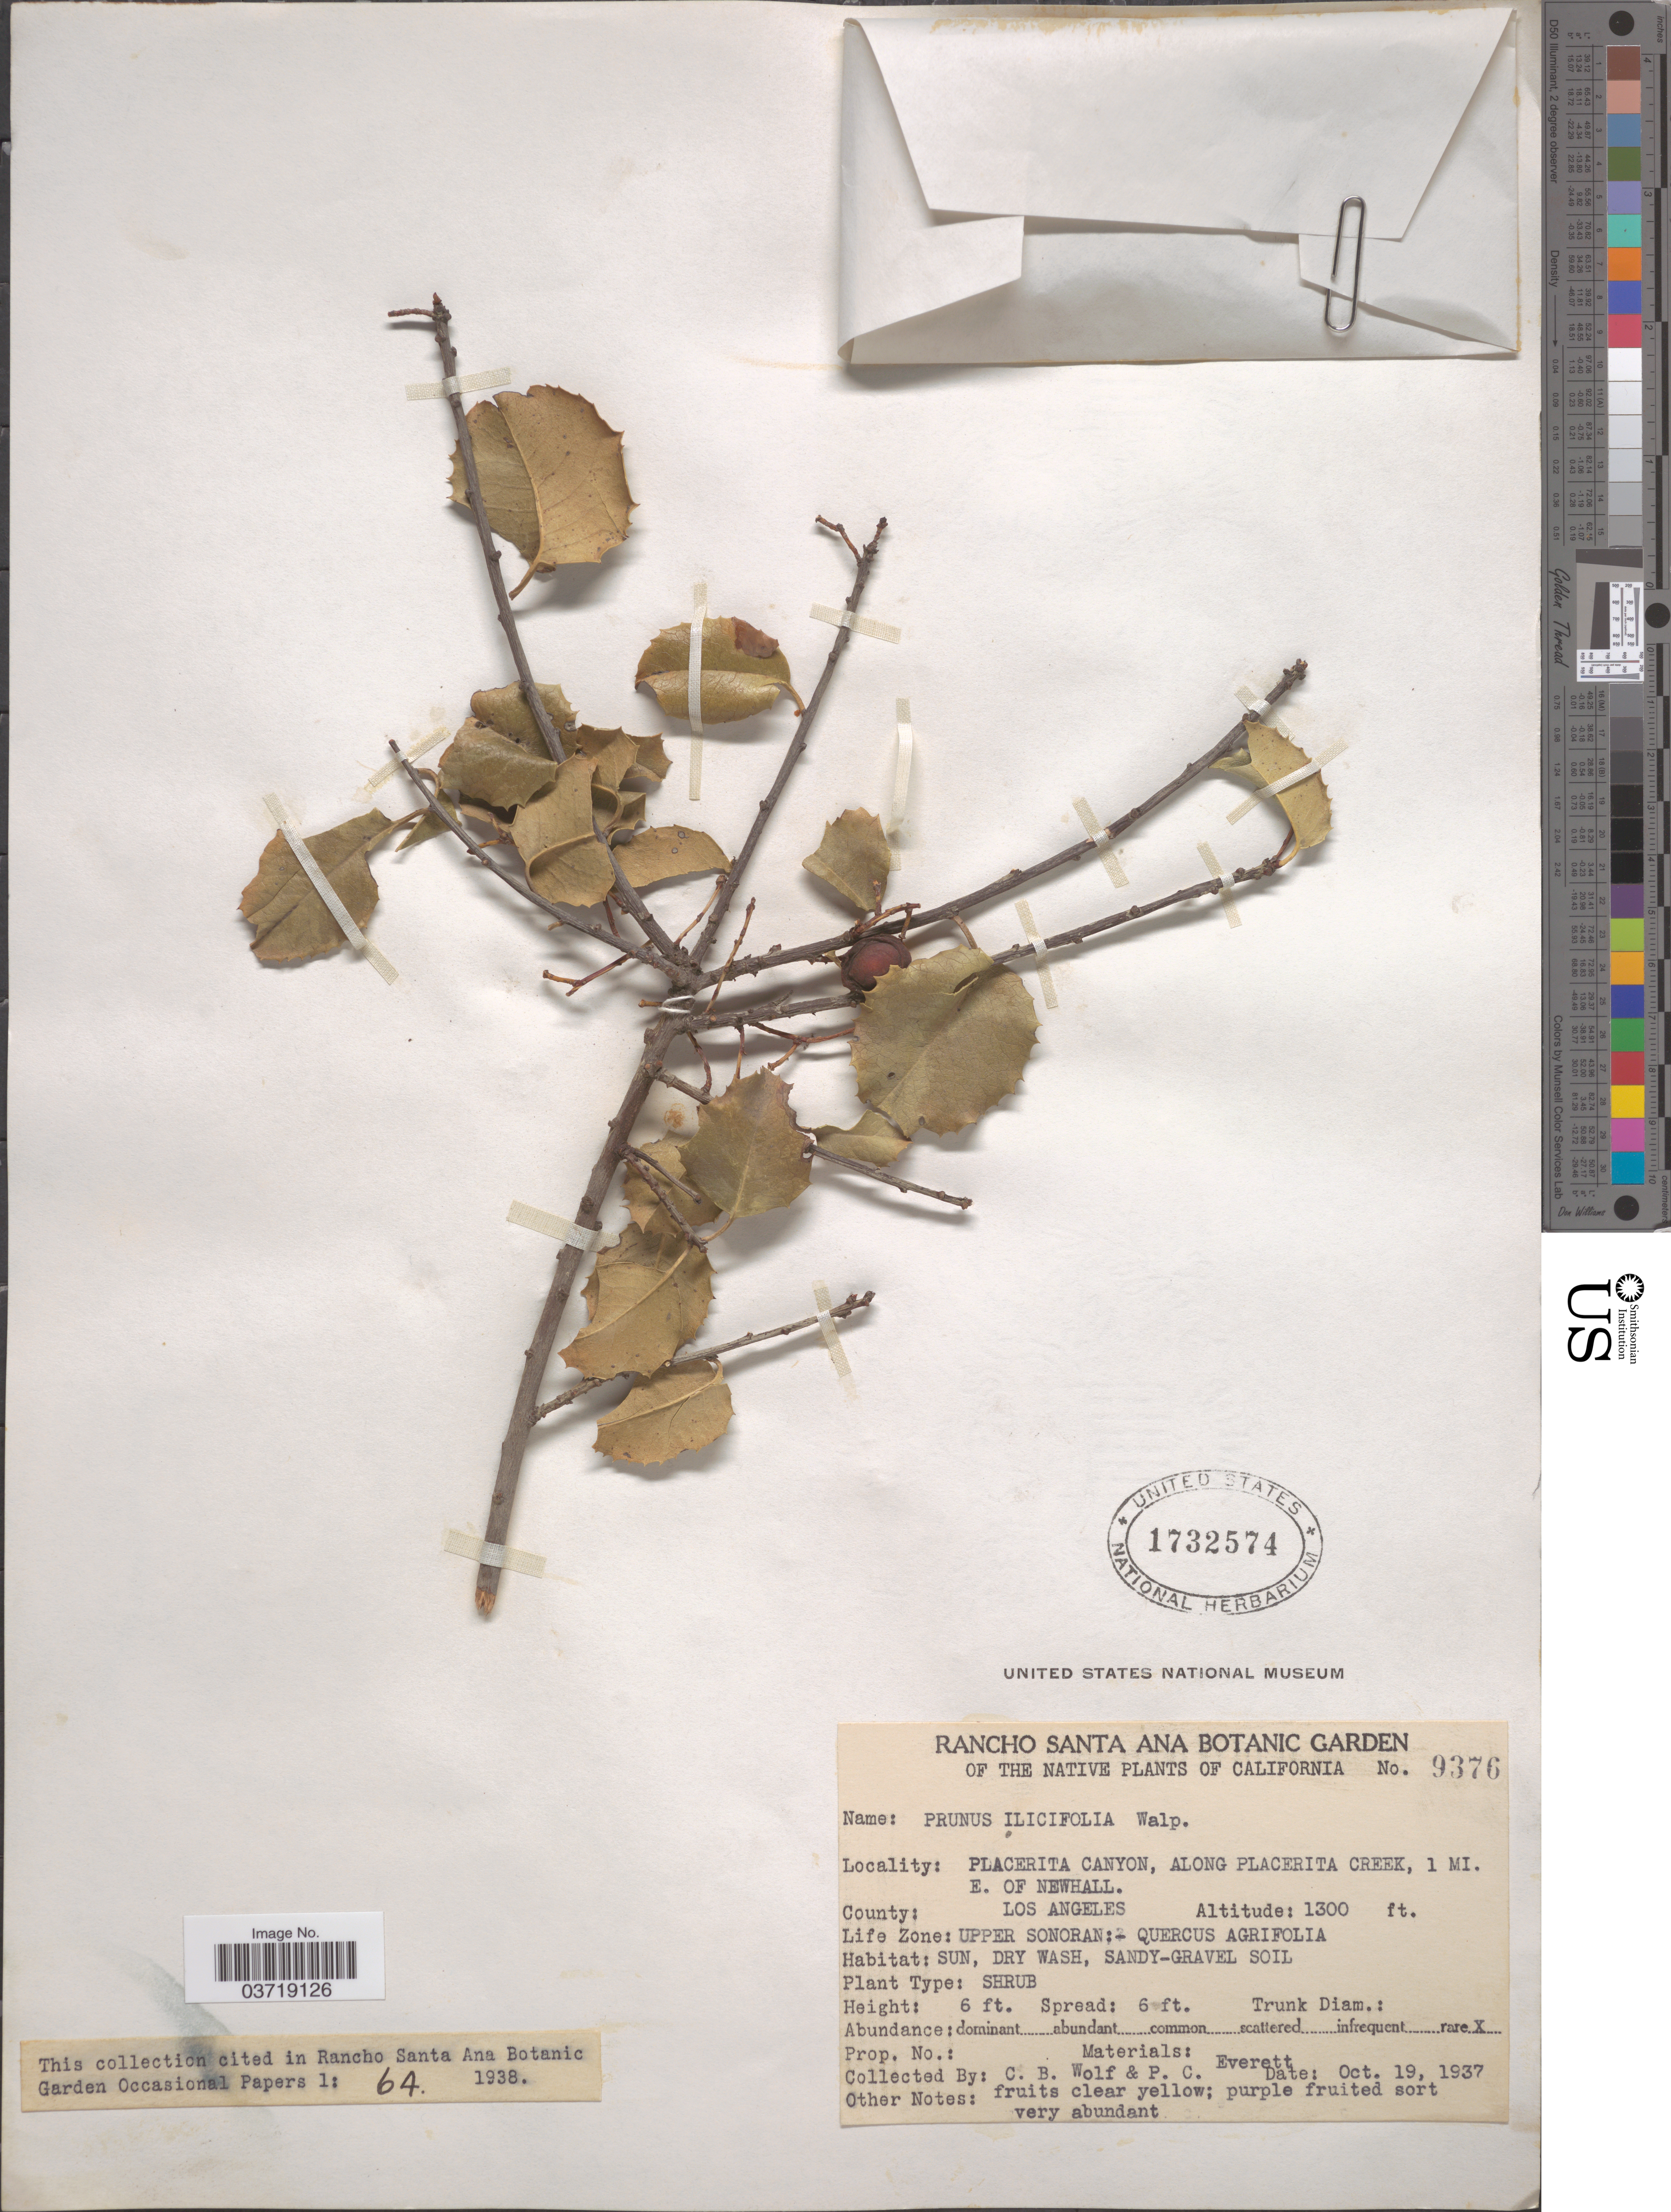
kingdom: Plantae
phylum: Tracheophyta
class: Magnoliopsida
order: Rosales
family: Rosaceae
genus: Prunus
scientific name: Prunus ilicifolia var. ilicifolia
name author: (Nutt. ex Hook. & Arn.) D. Dietr.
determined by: Strong, Mark T., (BOT), Smithsonian Institution - National Museum of Natural History (UNITED STATES)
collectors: C. B. Wolf & P. Everett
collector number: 9376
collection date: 1937-10-19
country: United States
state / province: California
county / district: Los Angeles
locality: Placerita Canyon, along Placerita Creek, 1 mi. E. of Newhall. County: Los Angeles. Life Zone: Upper Sonoran.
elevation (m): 396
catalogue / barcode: US 1732574